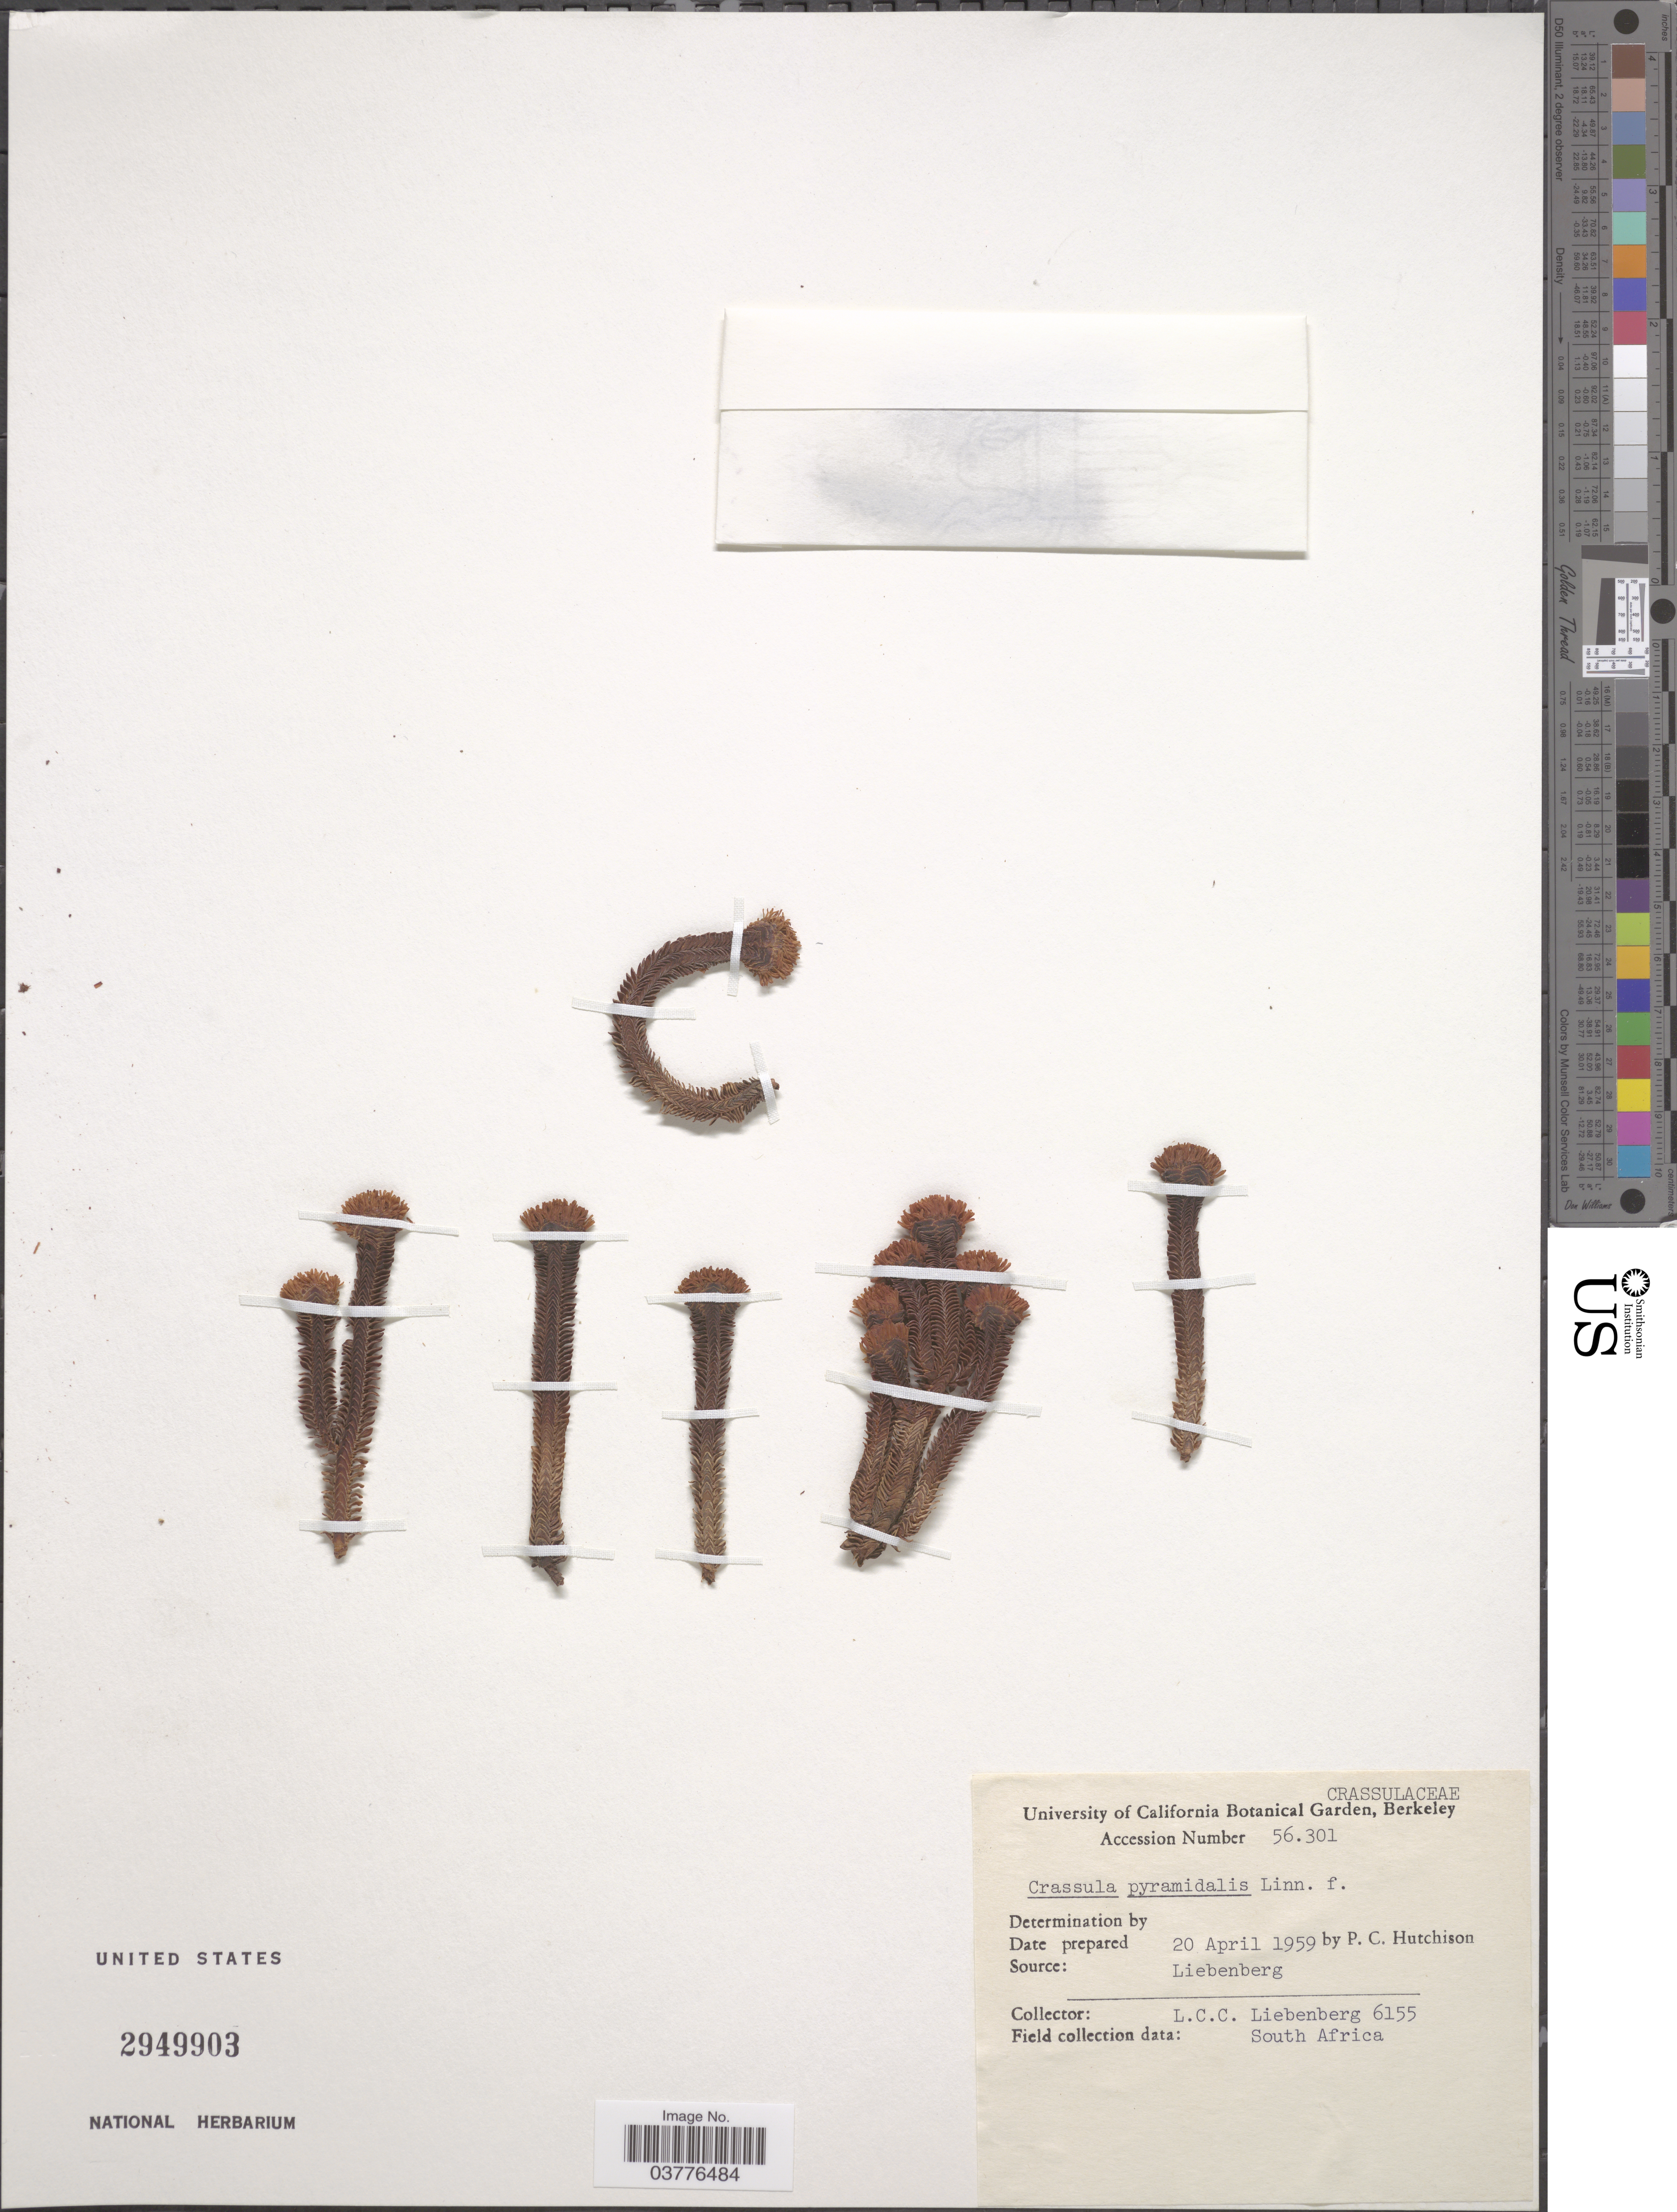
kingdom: Plantae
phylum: Tracheophyta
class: Magnoliopsida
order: Saxifragales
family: Crassulaceae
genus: Crassula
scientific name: Crassula pyramidalis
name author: Thunb.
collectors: P. C. Hutchison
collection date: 1959-04-20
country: United States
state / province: California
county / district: Alameda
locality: University of California Botanical Garden, Berkeley.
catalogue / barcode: US 2949903